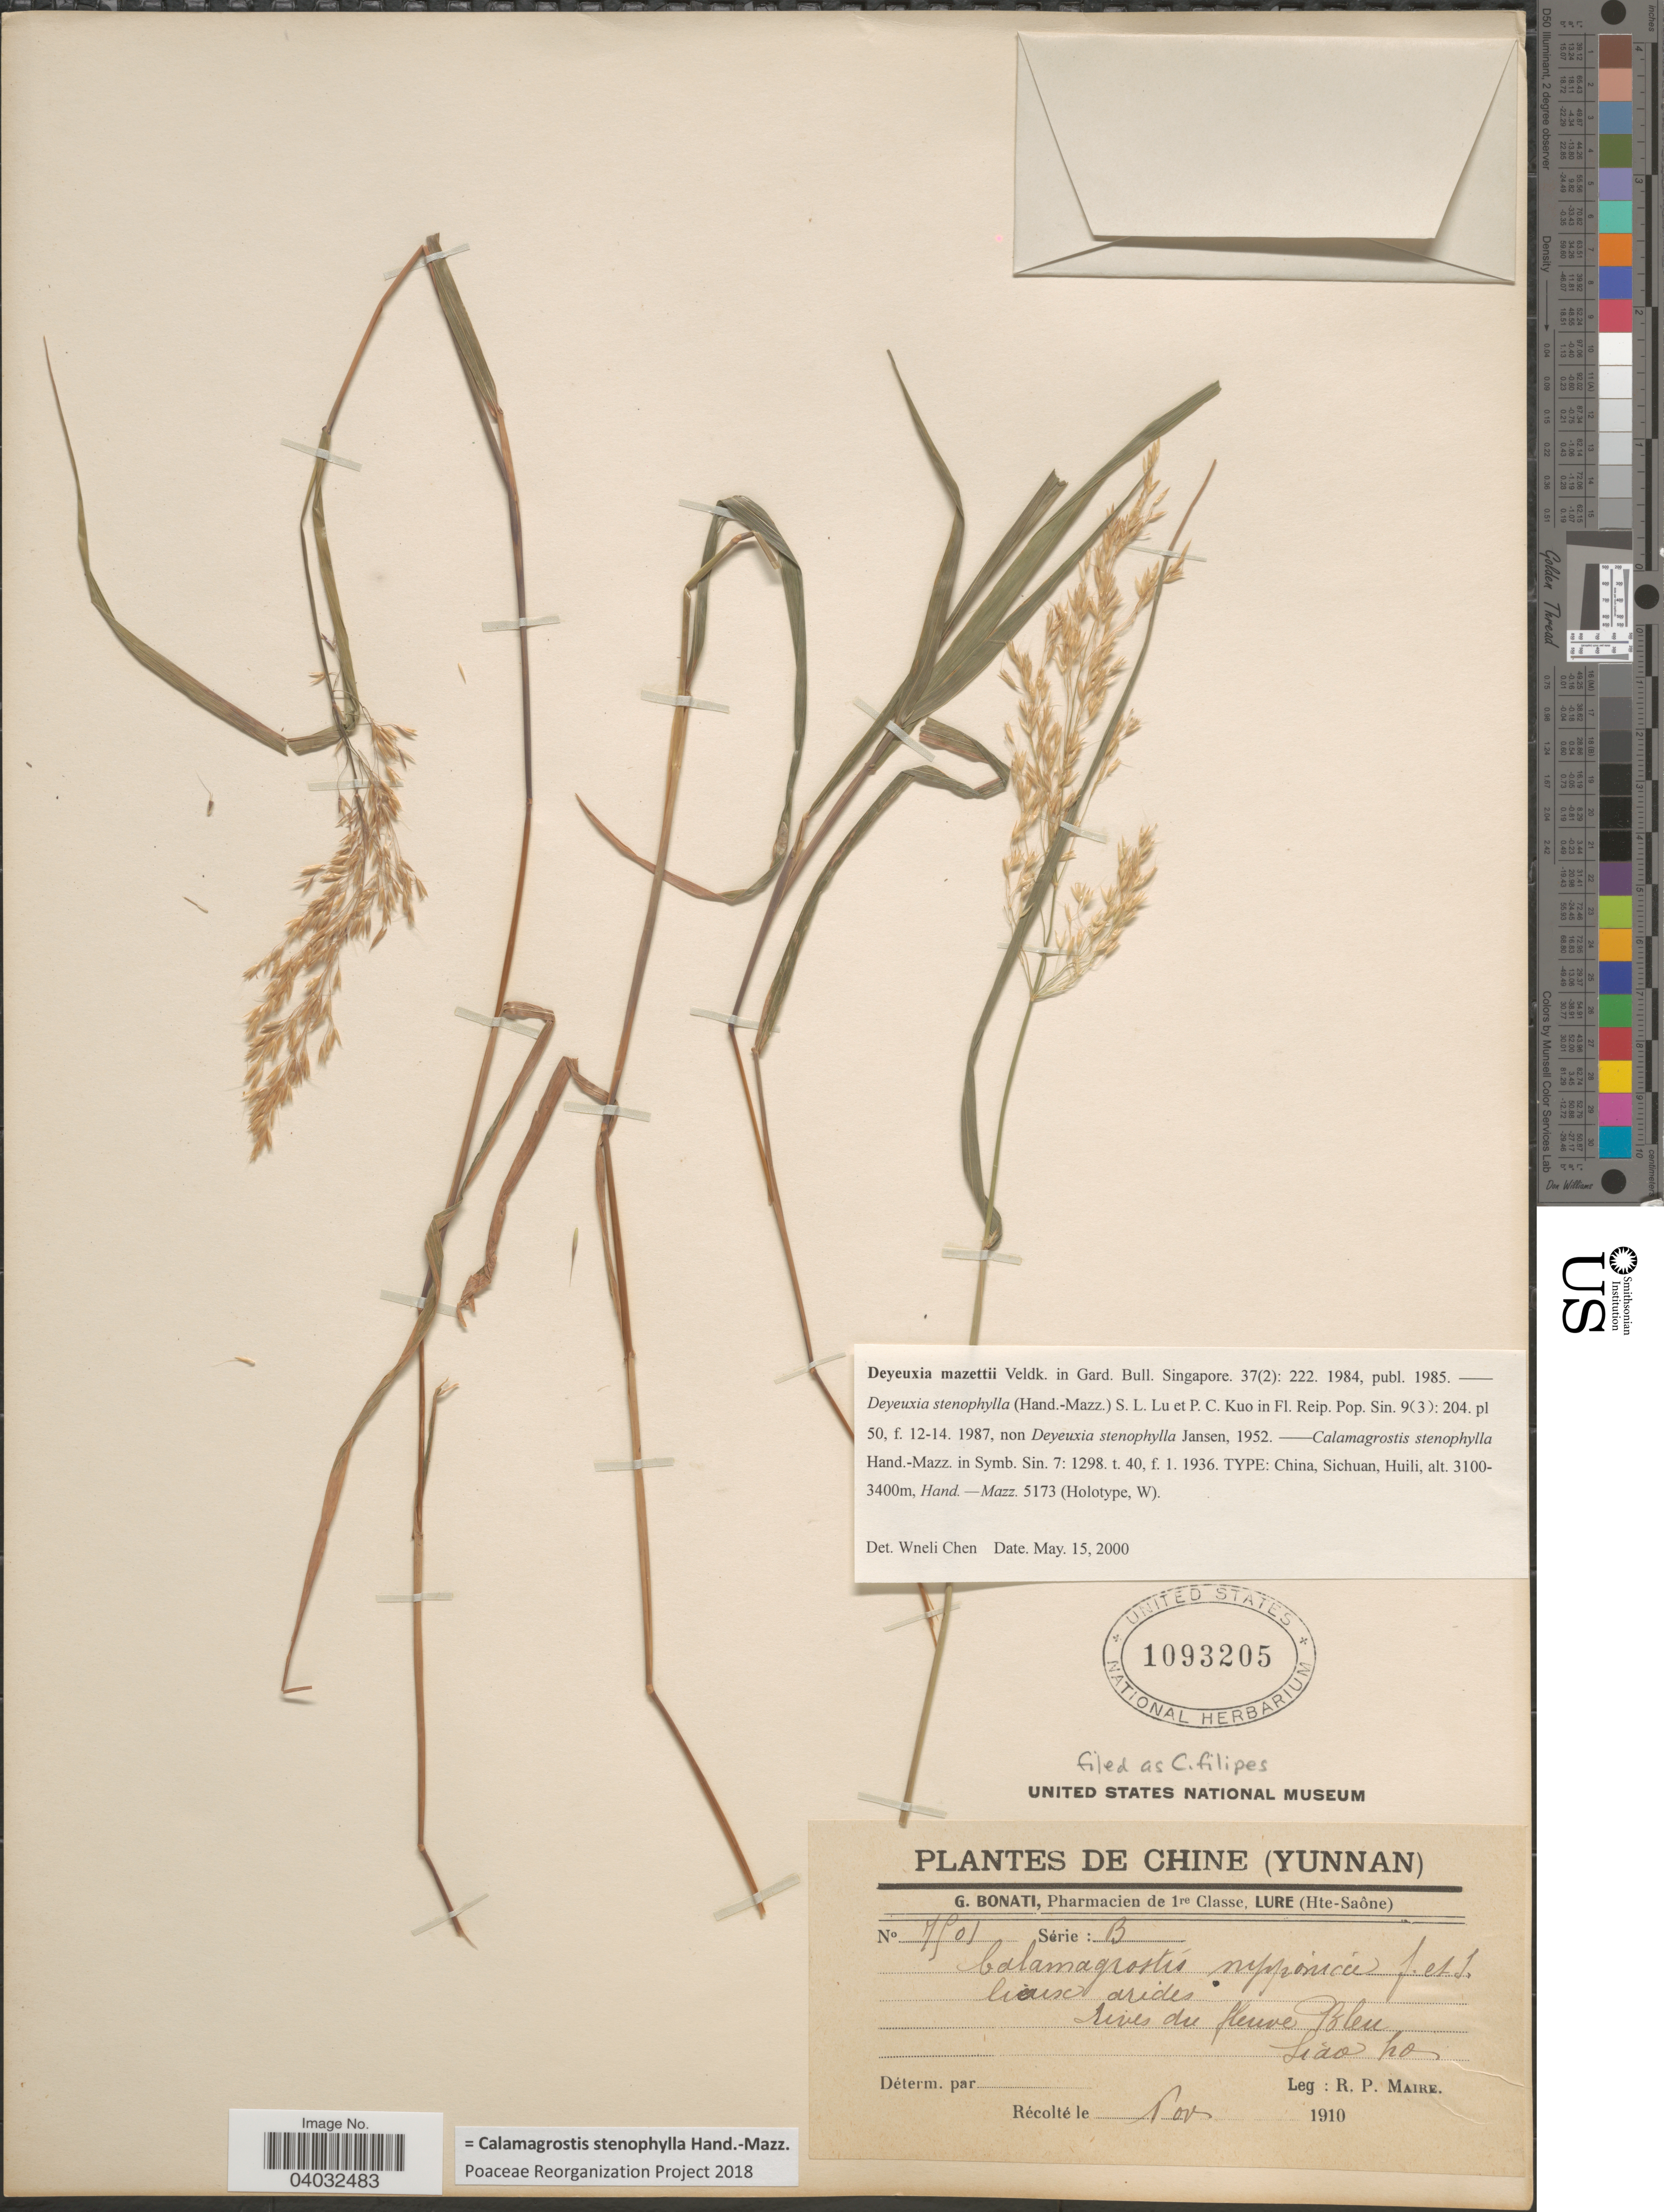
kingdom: Plantae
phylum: Tracheophyta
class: Liliopsida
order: Poales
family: Poaceae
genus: Calamagrostis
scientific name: Calamagrostis stenophylla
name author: Hand.-Mazz.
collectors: R.-P. Maire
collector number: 7501*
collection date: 1910-11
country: China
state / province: Yunnan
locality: Rives du fleuve Bleu. Liao ho. [interpreted]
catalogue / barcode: US 1093205